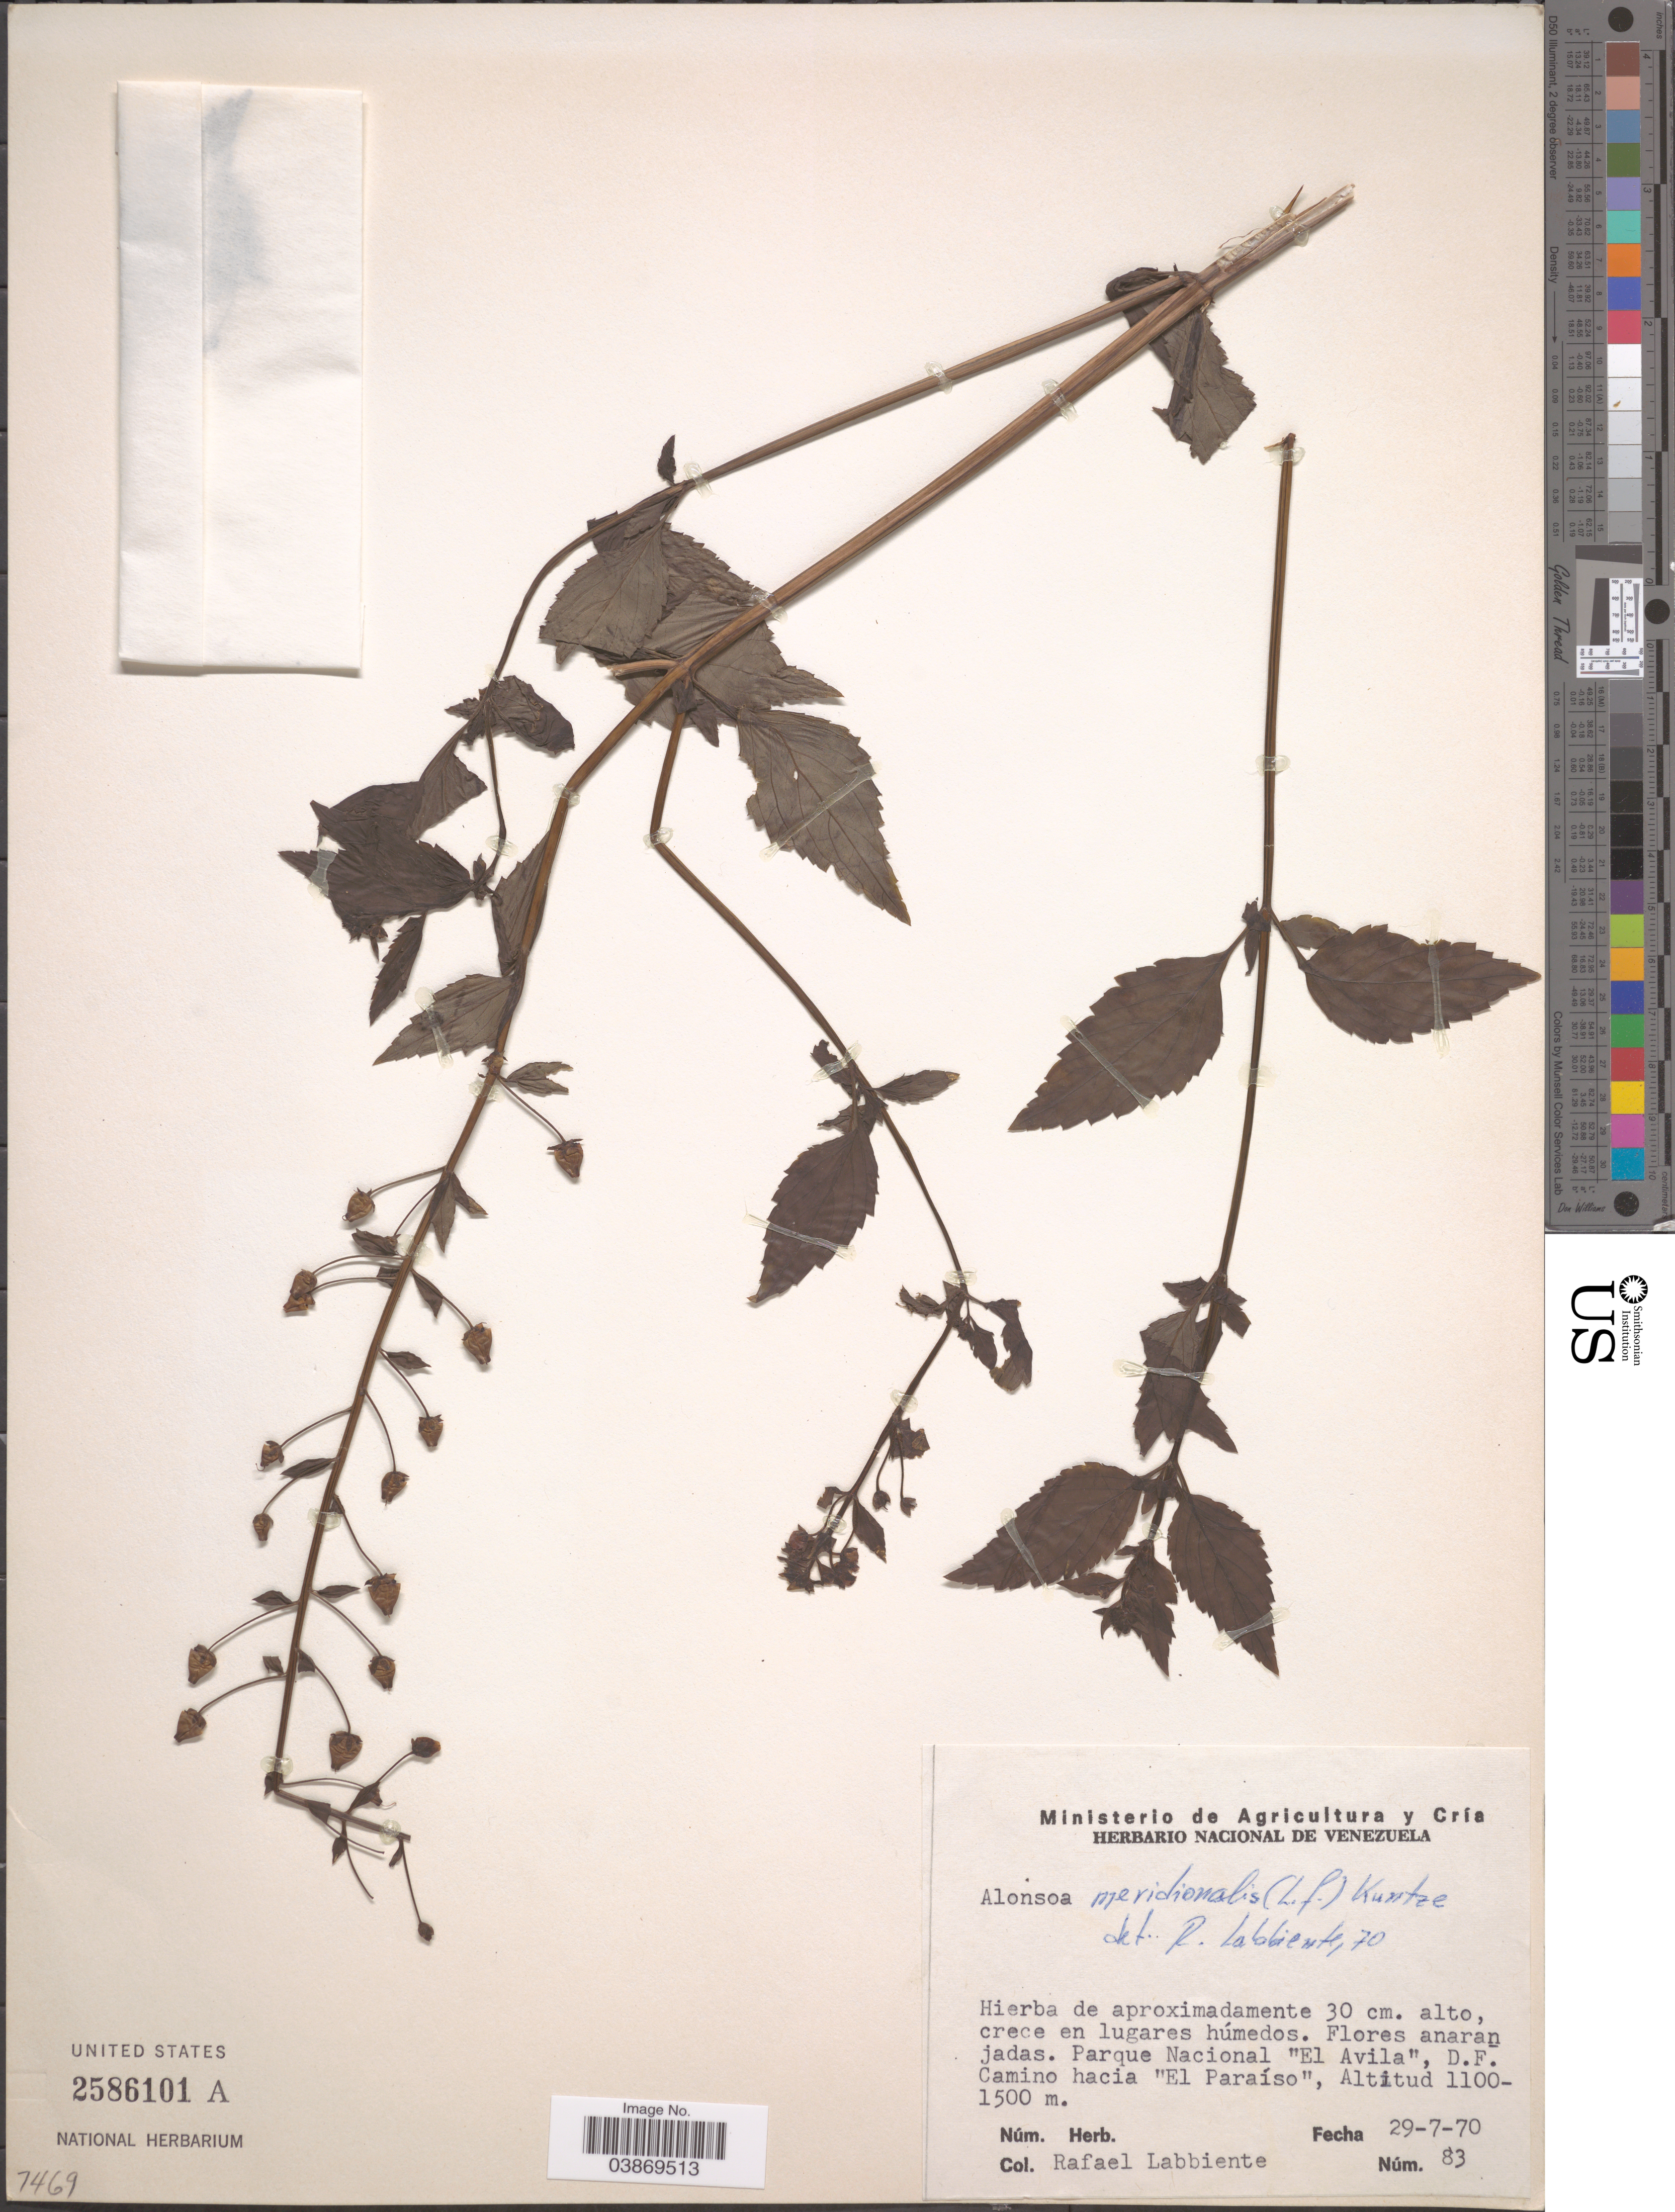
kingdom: Plantae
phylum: Tracheophyta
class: Magnoliopsida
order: Lamiales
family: Scrophulariaceae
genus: Alonsoa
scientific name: Alonsoa meridionalis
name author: (L. f.) Kuntze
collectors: R. Labbiente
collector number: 83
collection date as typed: Transcribed d/m/y: 29/7/70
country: Venezuela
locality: Parque Nacional "El Avila", D.F. Camino hacia "El Paraíso".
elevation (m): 1100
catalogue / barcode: US 2586101A